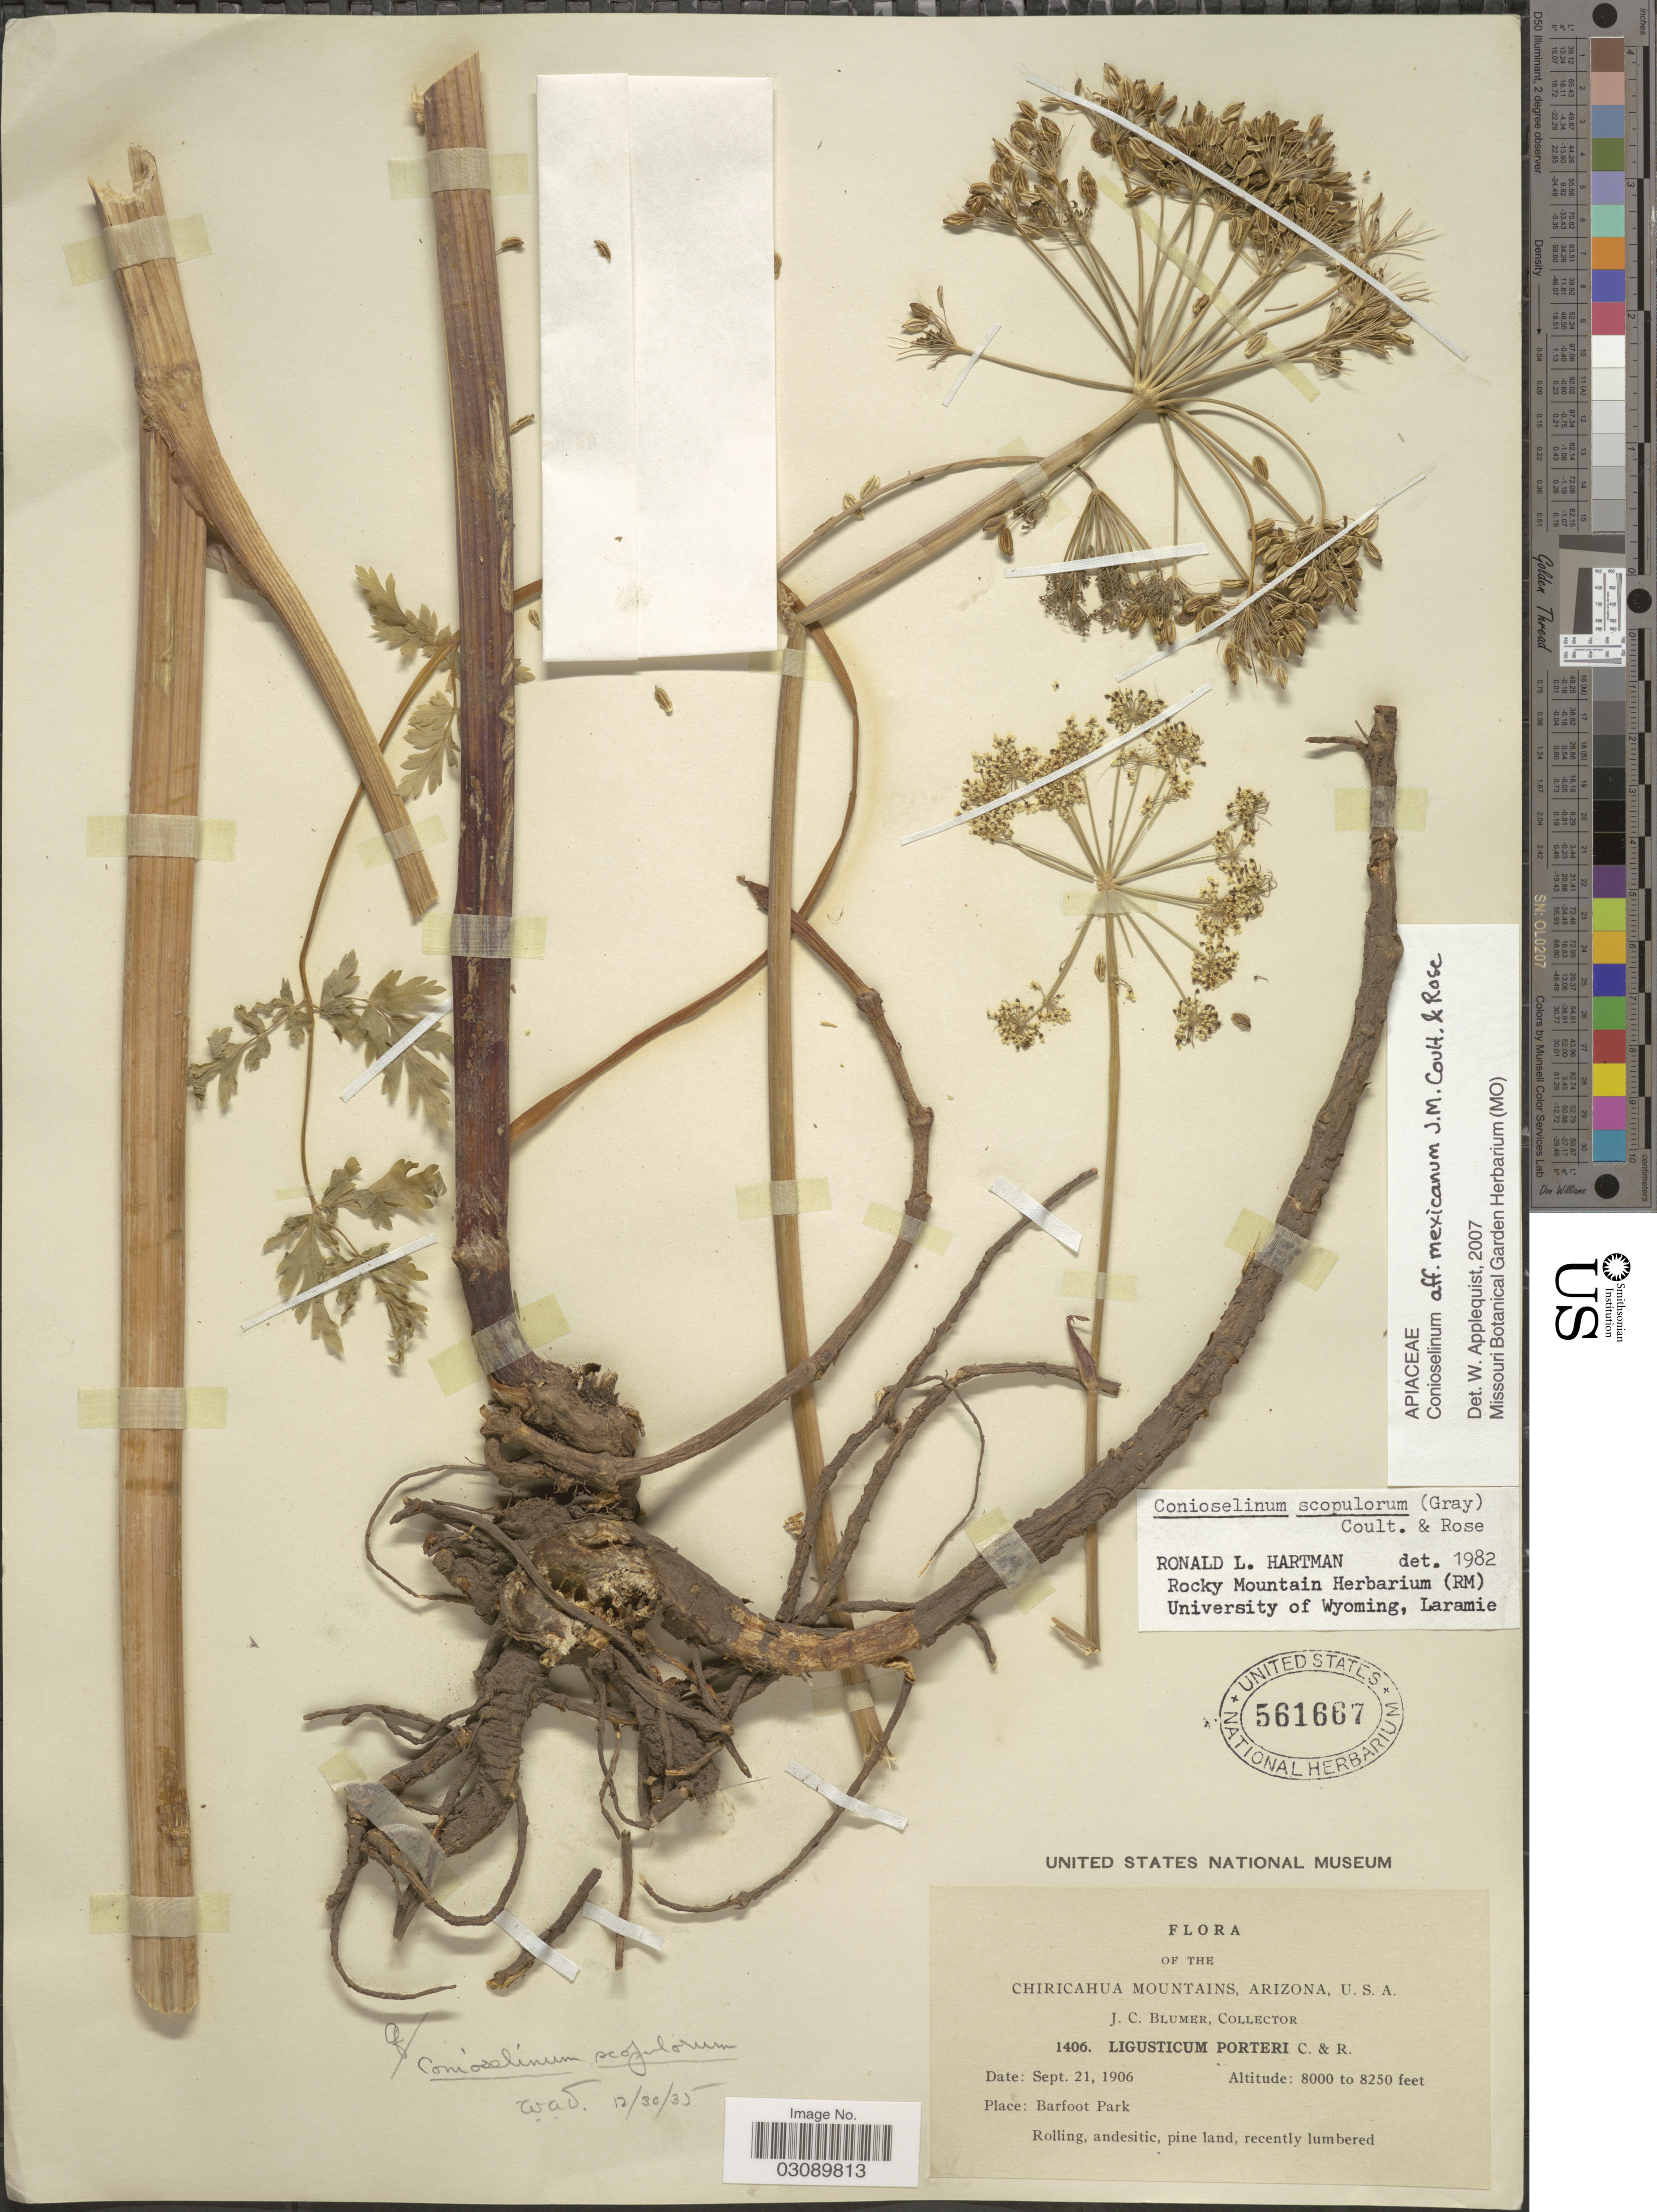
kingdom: Plantae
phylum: Tracheophyta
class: Magnoliopsida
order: Apiales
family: Apiaceae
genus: Conioselinum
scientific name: Conioselinum mexicanum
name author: J.M. Coult. & Rose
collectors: J. C. Blumer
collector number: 1406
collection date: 1906-09-21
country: United States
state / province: Arizona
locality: Chiricahua Mountains. Barfoot Park.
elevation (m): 2438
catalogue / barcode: US 561667